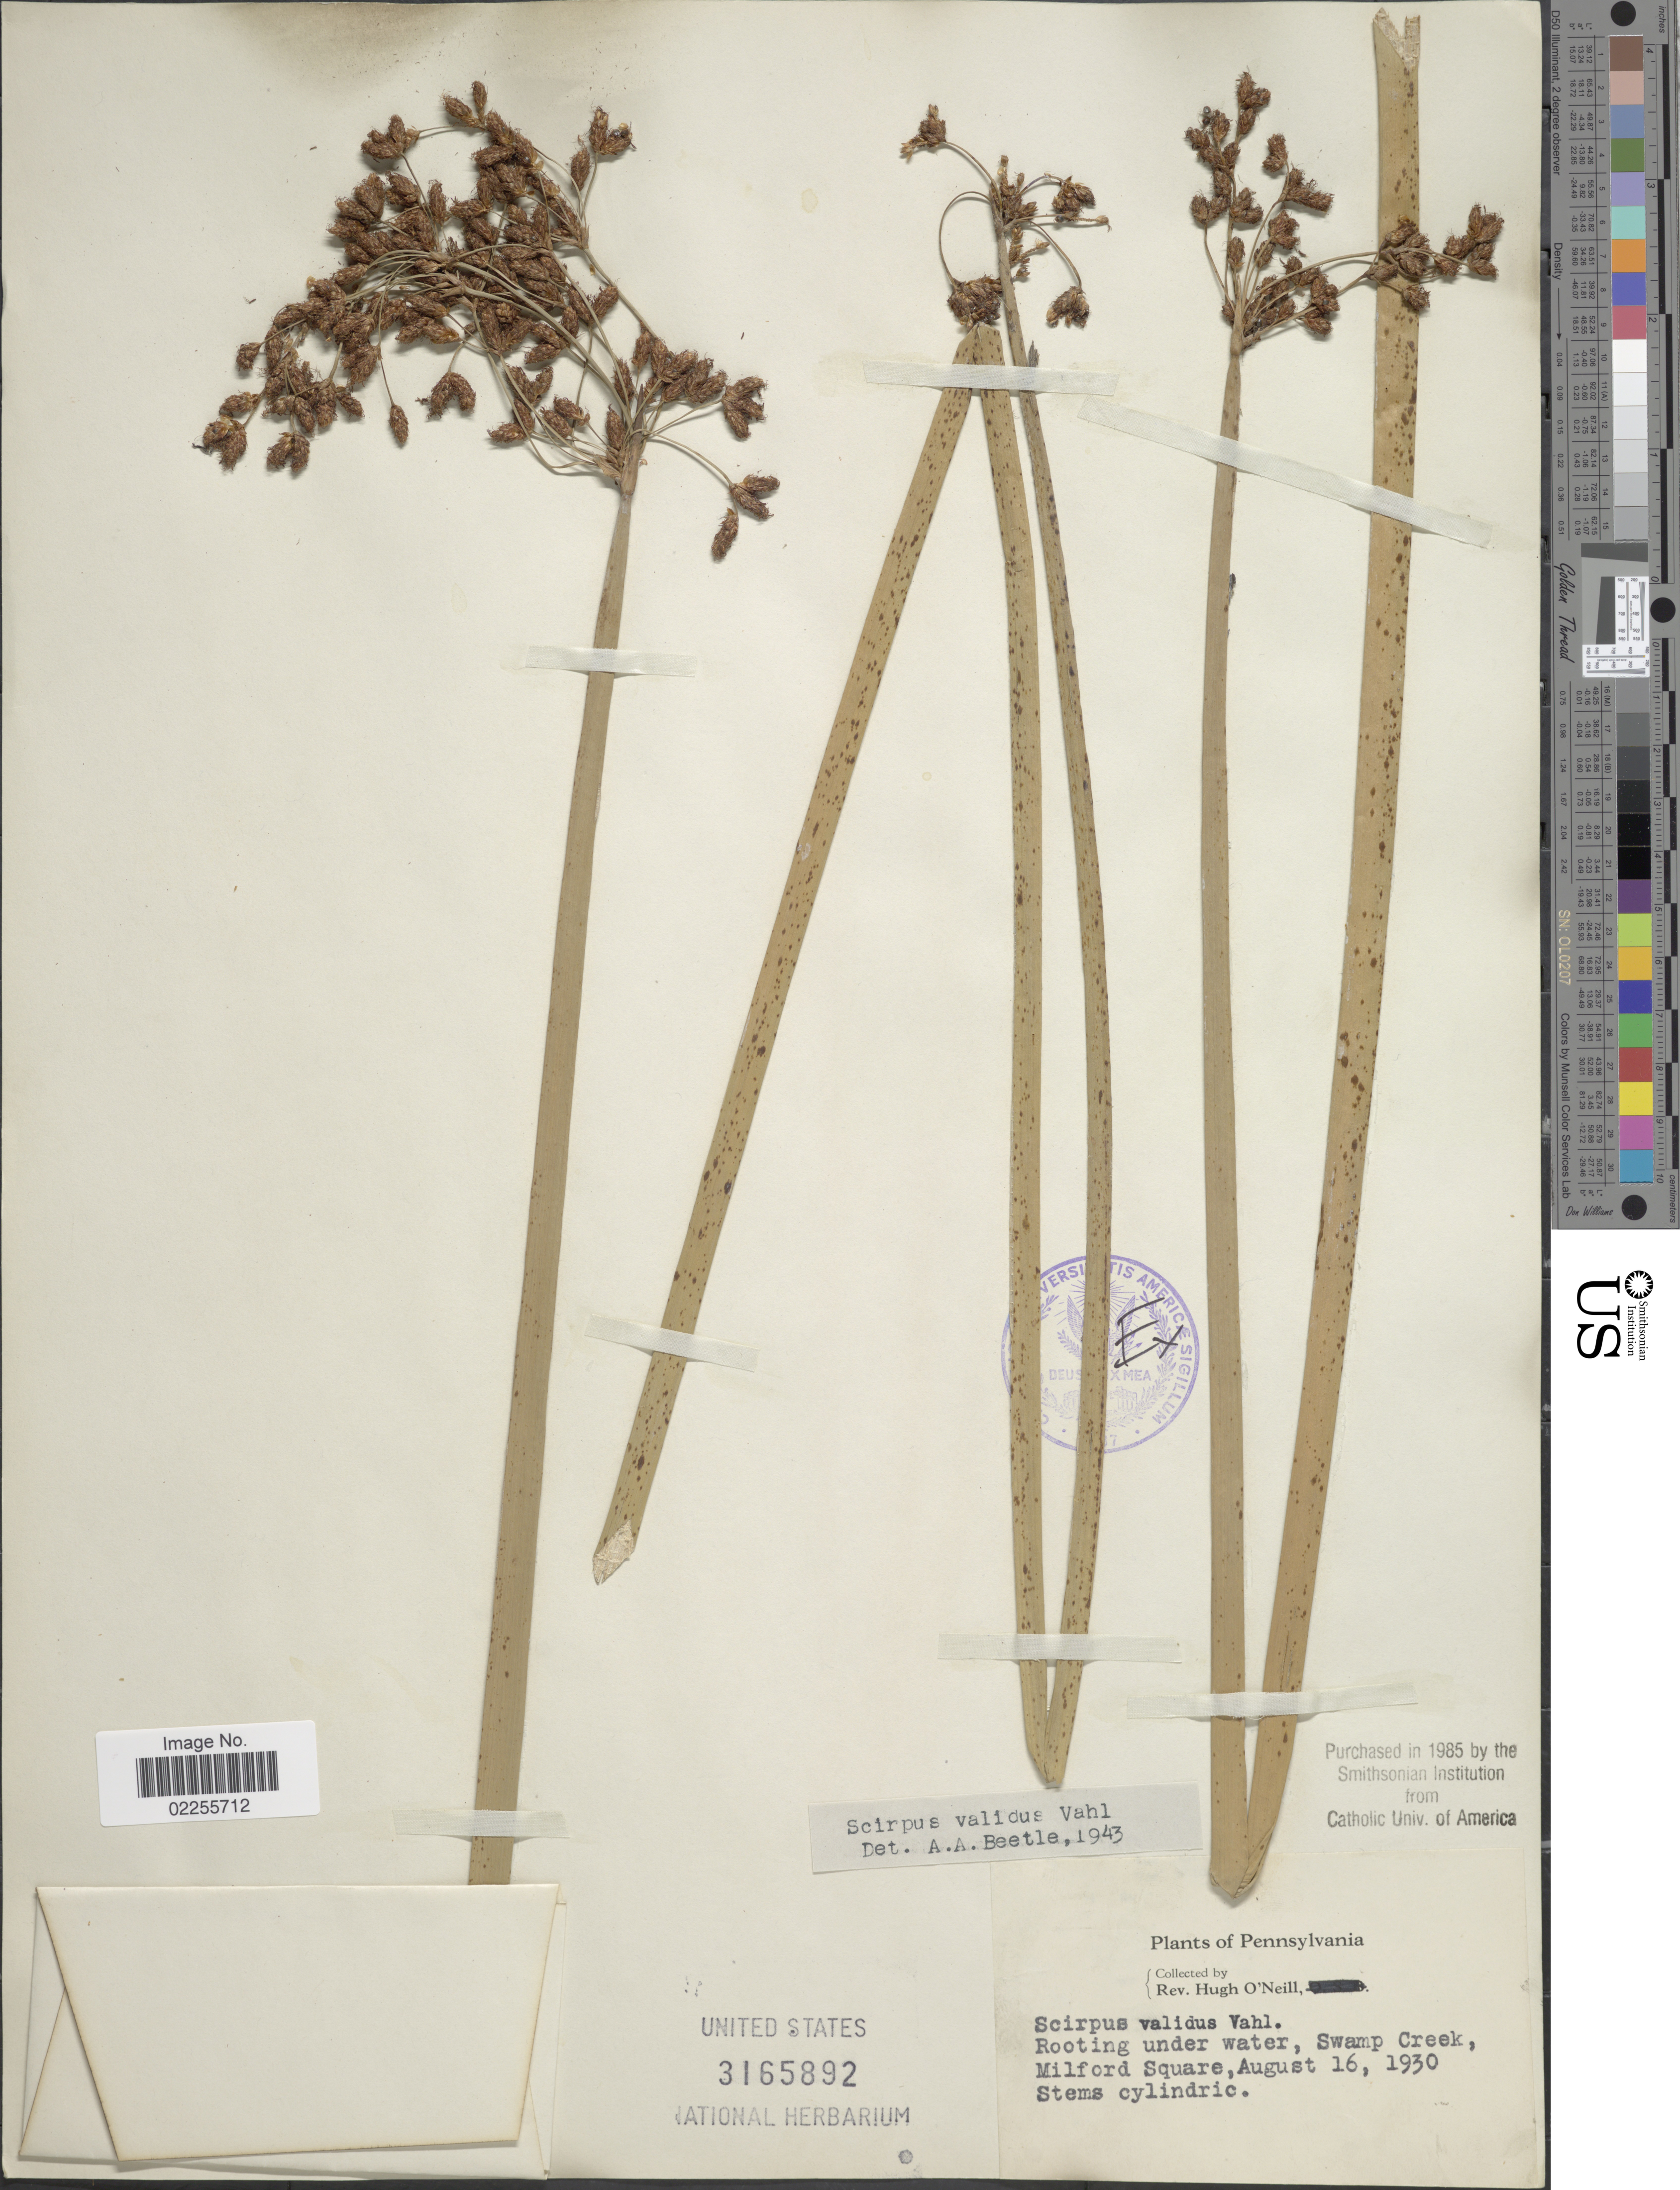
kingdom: Plantae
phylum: Tracheophyta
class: Liliopsida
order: Poales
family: Cyperaceae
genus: Schoenoplectus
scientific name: Schoenoplectus tabernaemontani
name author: (C.C. Gmel.) Palla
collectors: H. O'Neill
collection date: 1930-08-16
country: United States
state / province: Pennsylvania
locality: Swamp Creek, Milford Square.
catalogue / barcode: US 3165892